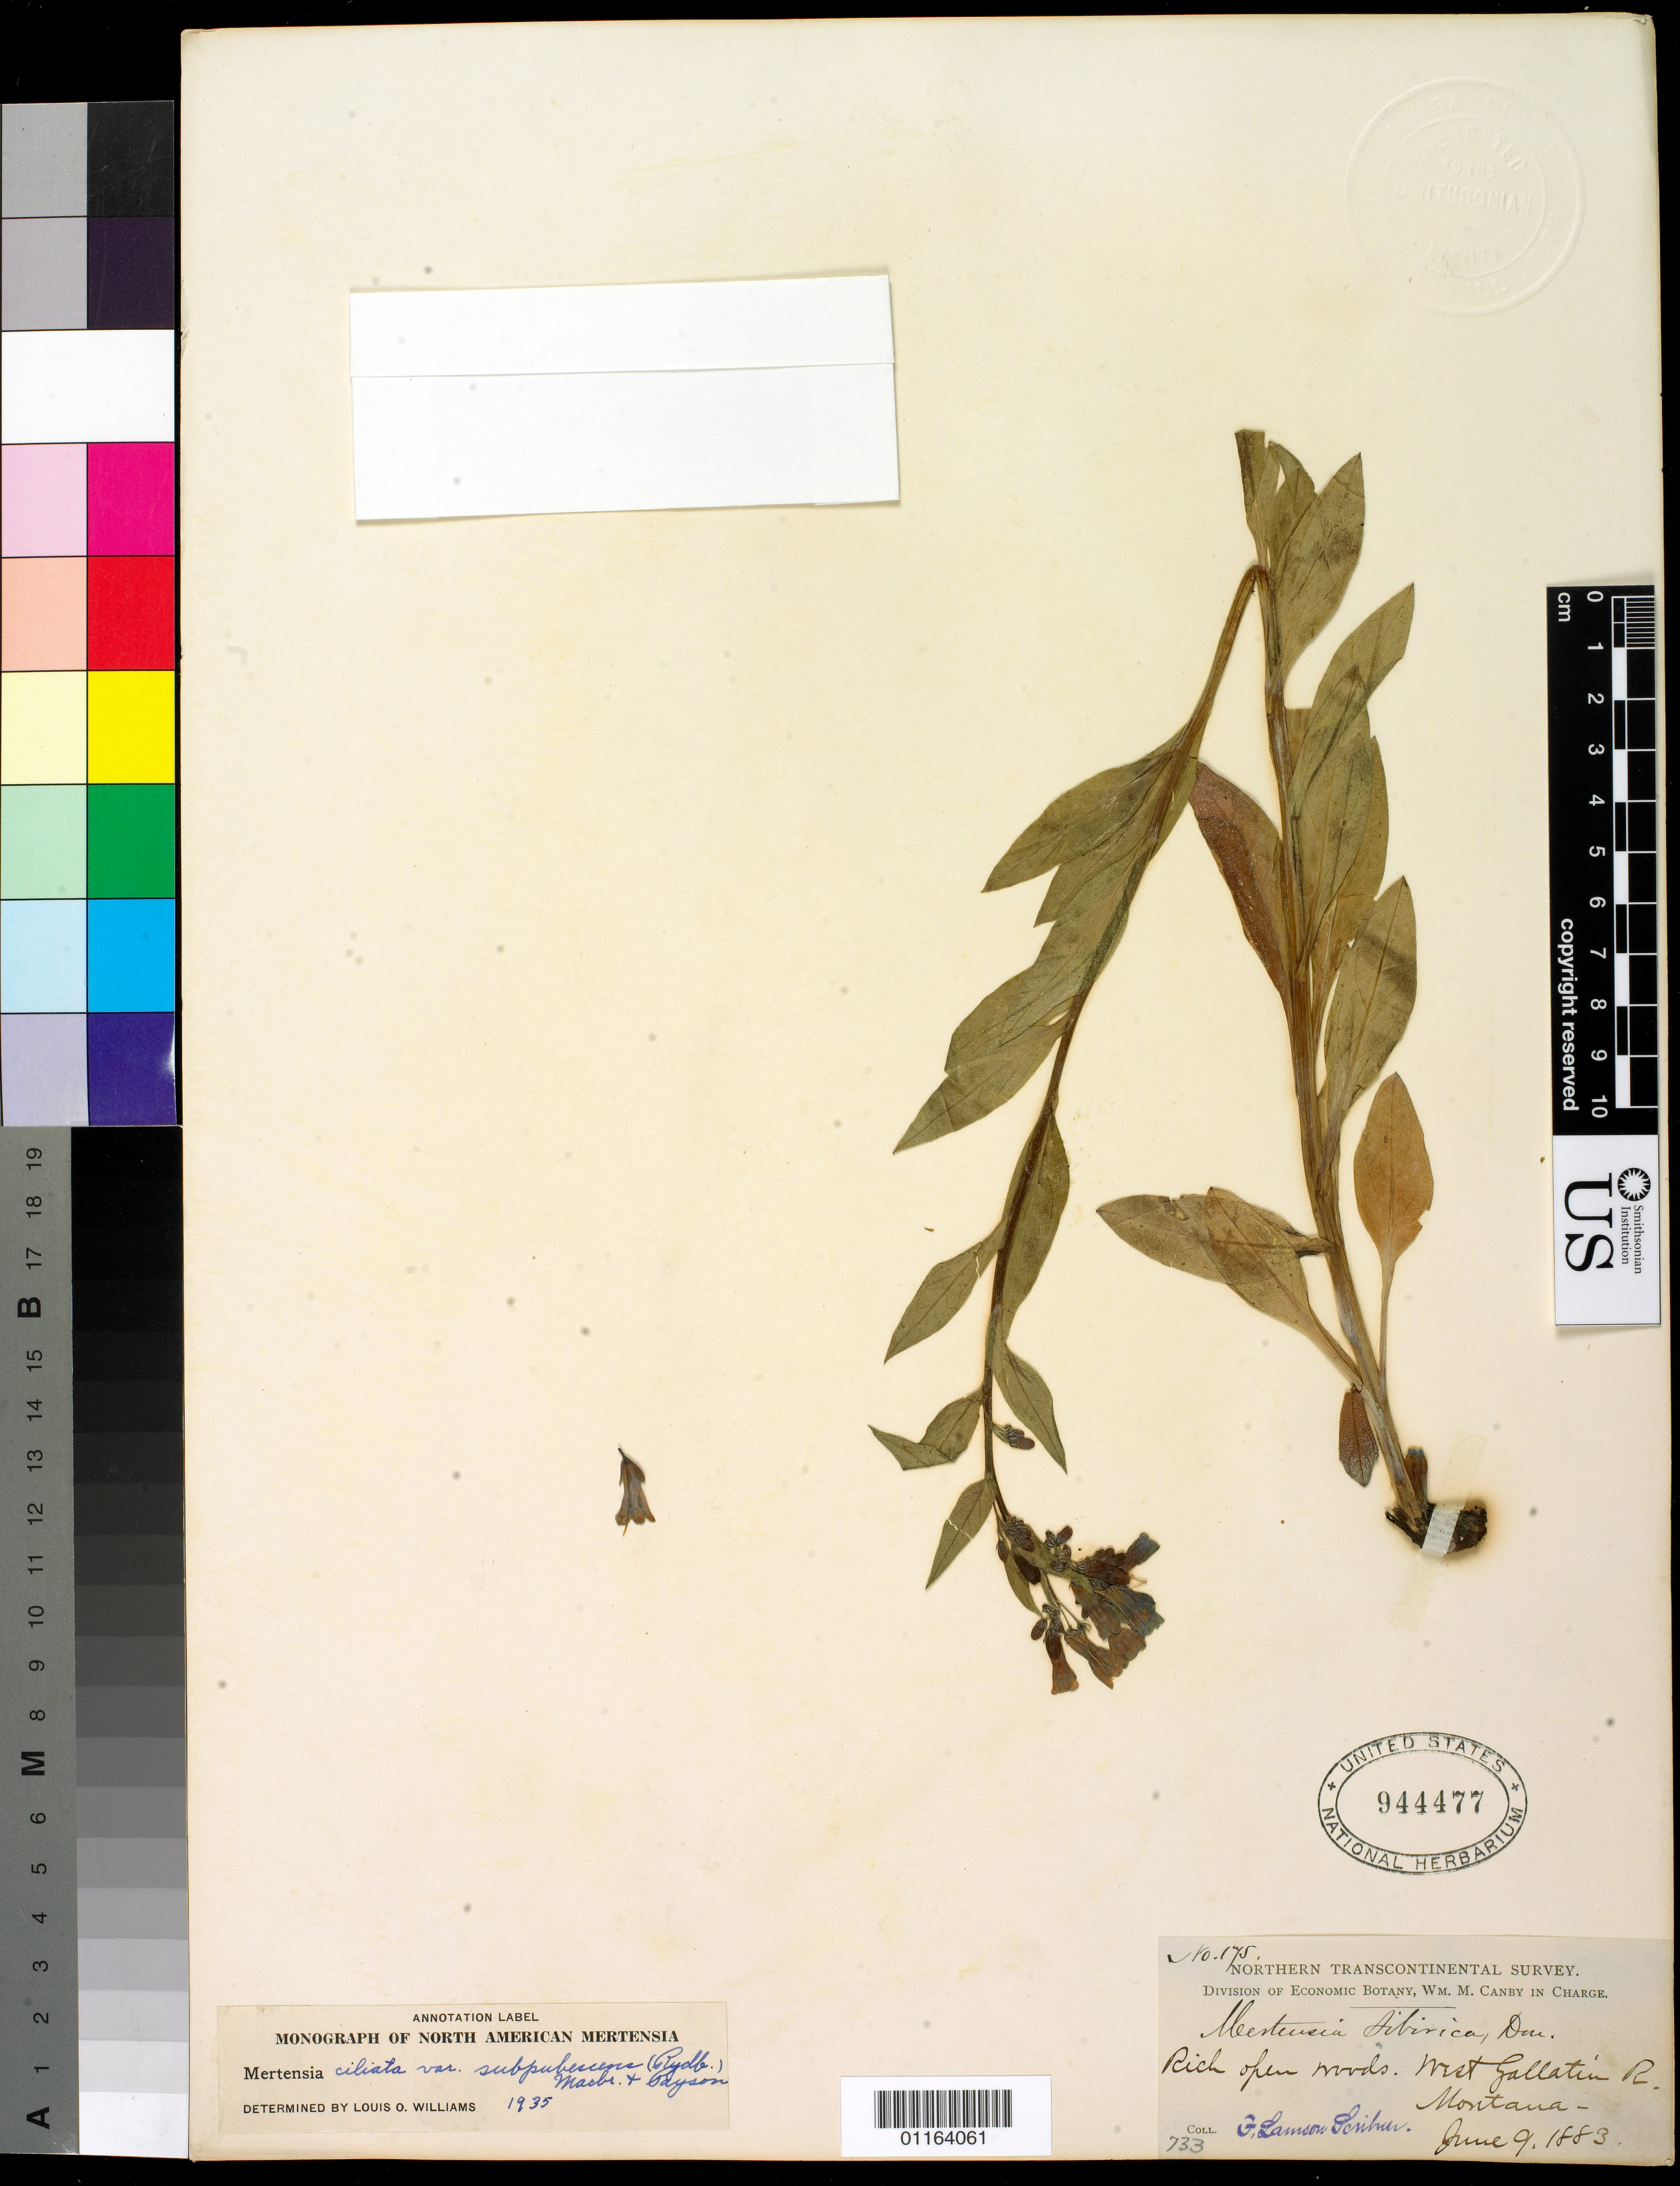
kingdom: Plantae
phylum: Tracheophyta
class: Magnoliopsida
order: Boraginales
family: Boraginaceae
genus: Mertensia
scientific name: Mertensia ciliata var. subpubescens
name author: (Rydb.) J.F. Macbr. & Payson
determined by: Williams, Louis O.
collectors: F. L. Scribner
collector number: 175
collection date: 1883-06-09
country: United States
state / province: Montana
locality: West Gallatin River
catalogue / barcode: US 944477